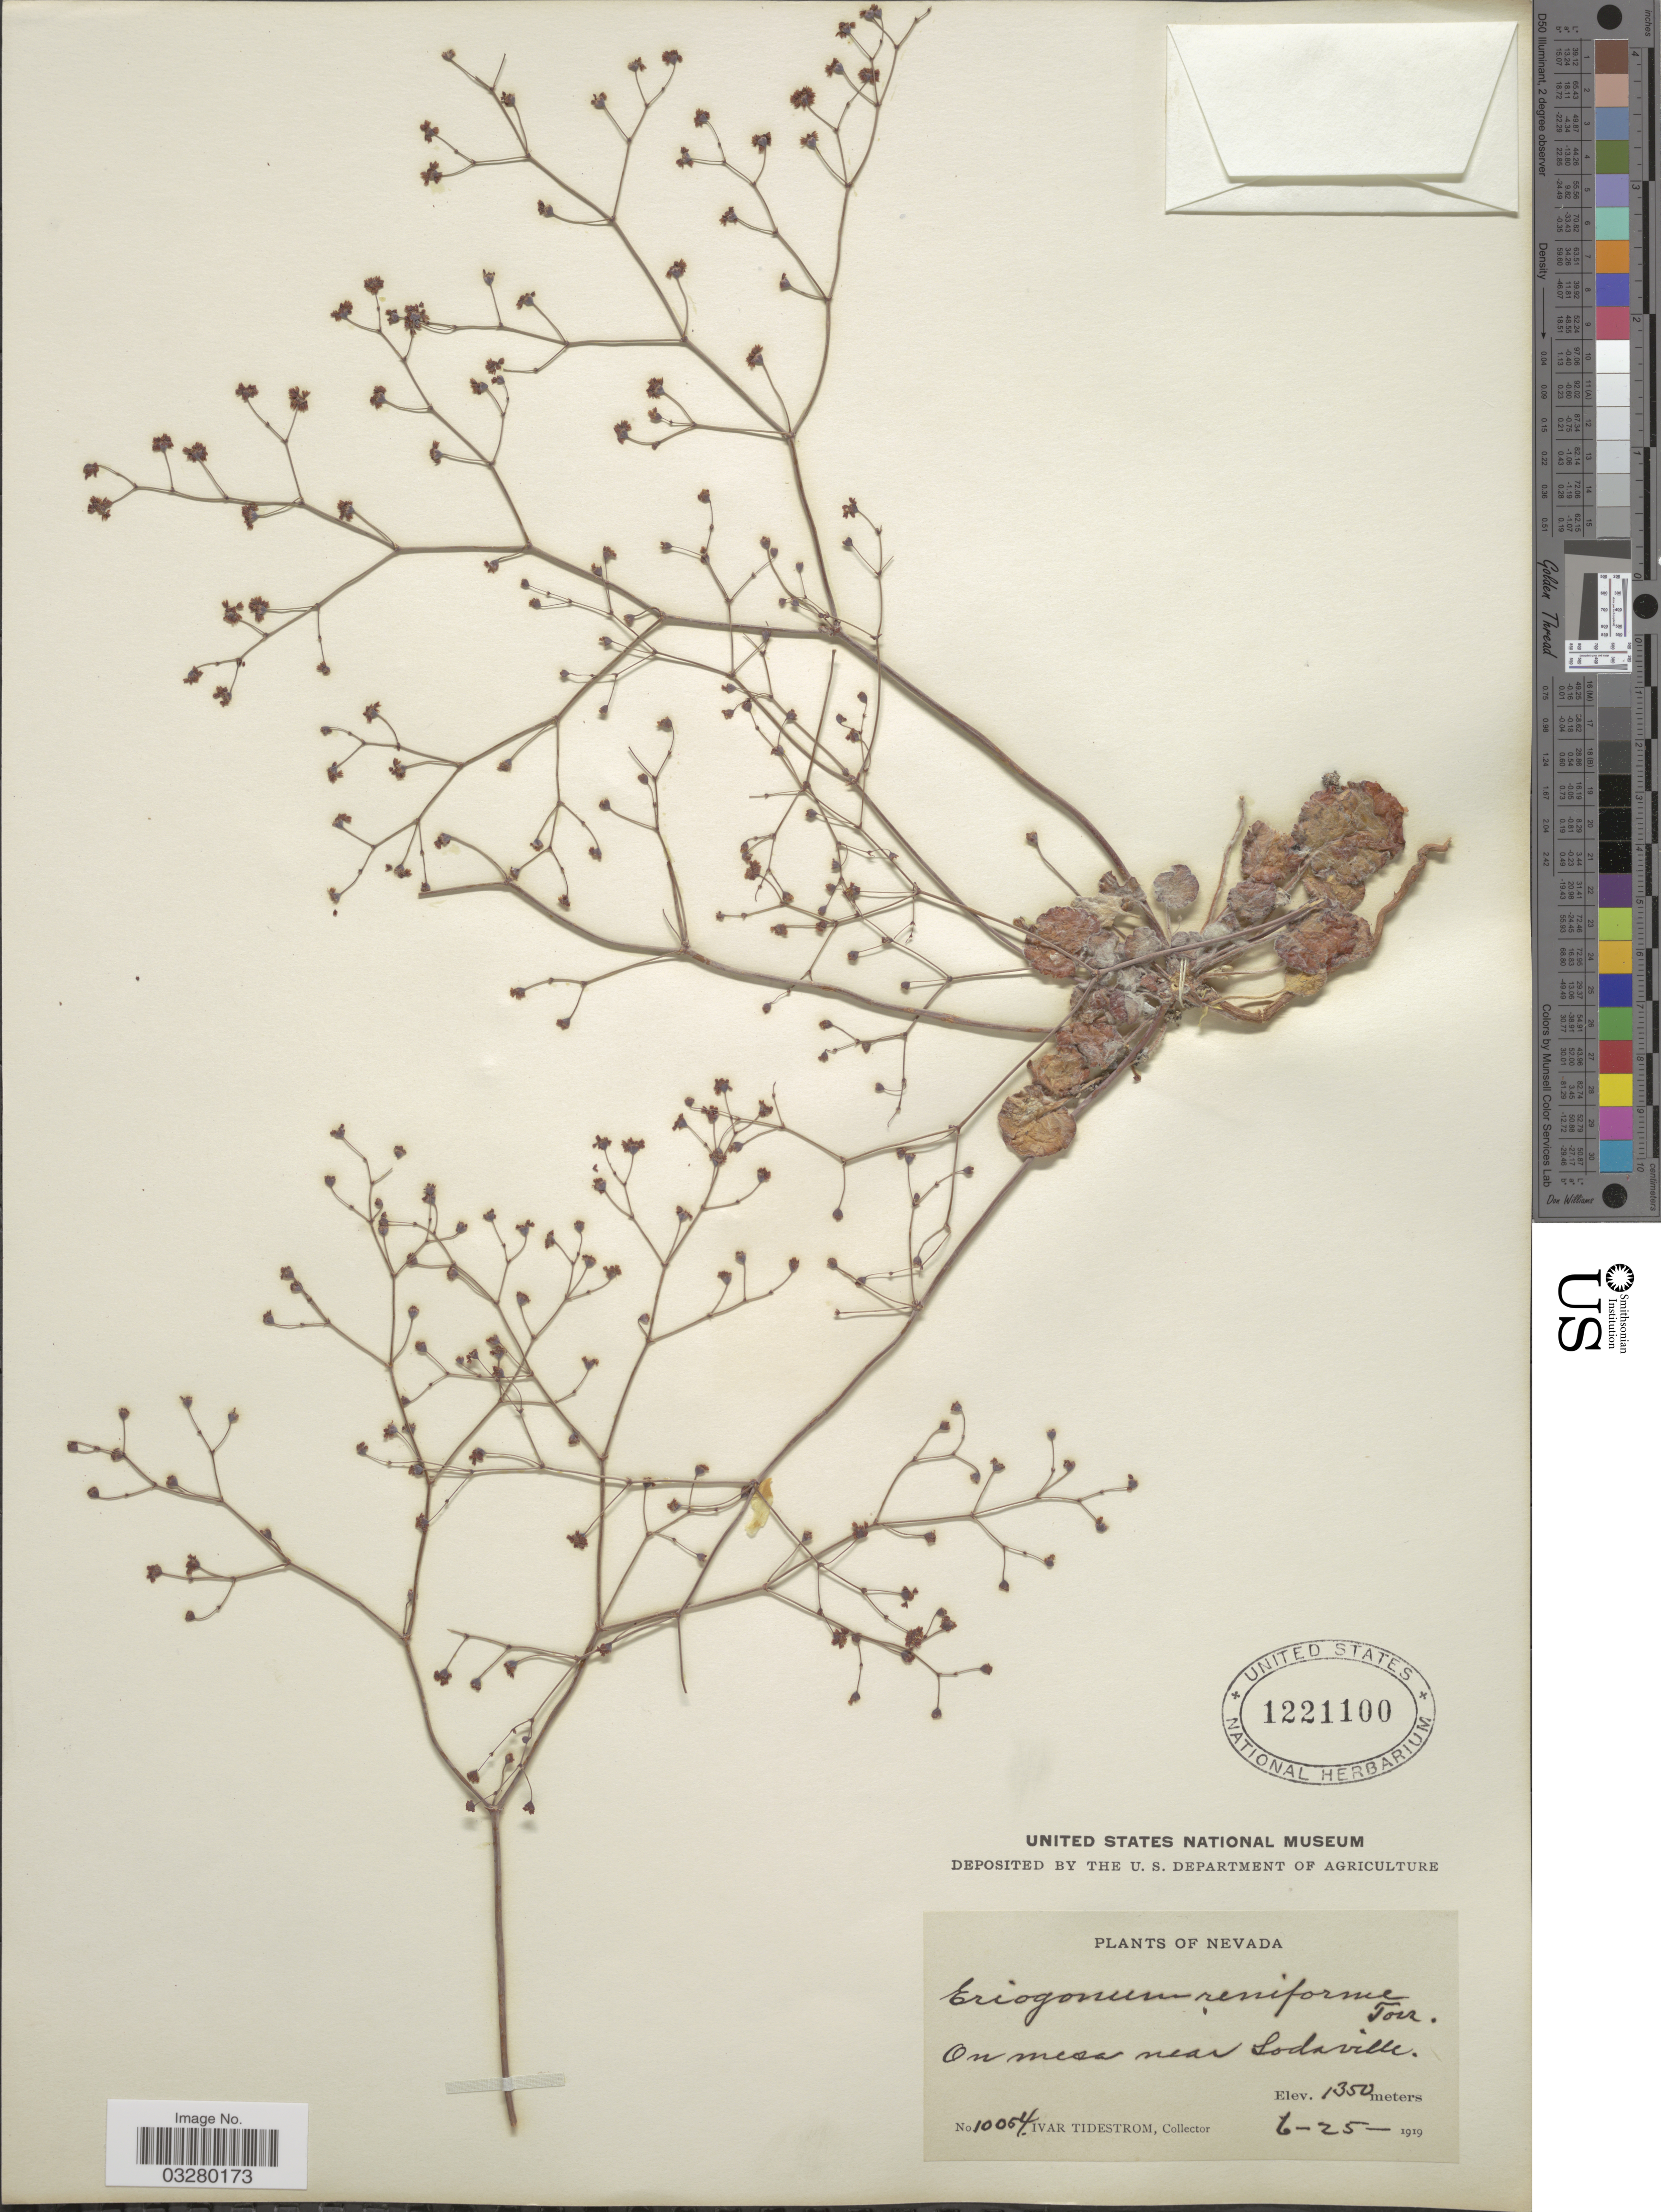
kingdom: Plantae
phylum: Tracheophyta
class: Magnoliopsida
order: Caryophyllales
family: Polygonaceae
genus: Eriogonum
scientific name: Eriogonum reniforme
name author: Torr. & Frém.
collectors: I. F. Tidestrom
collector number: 10054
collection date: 1919-06-25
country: United States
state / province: Nevada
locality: On mesa near Sodaville.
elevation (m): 1350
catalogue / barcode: US 1221100